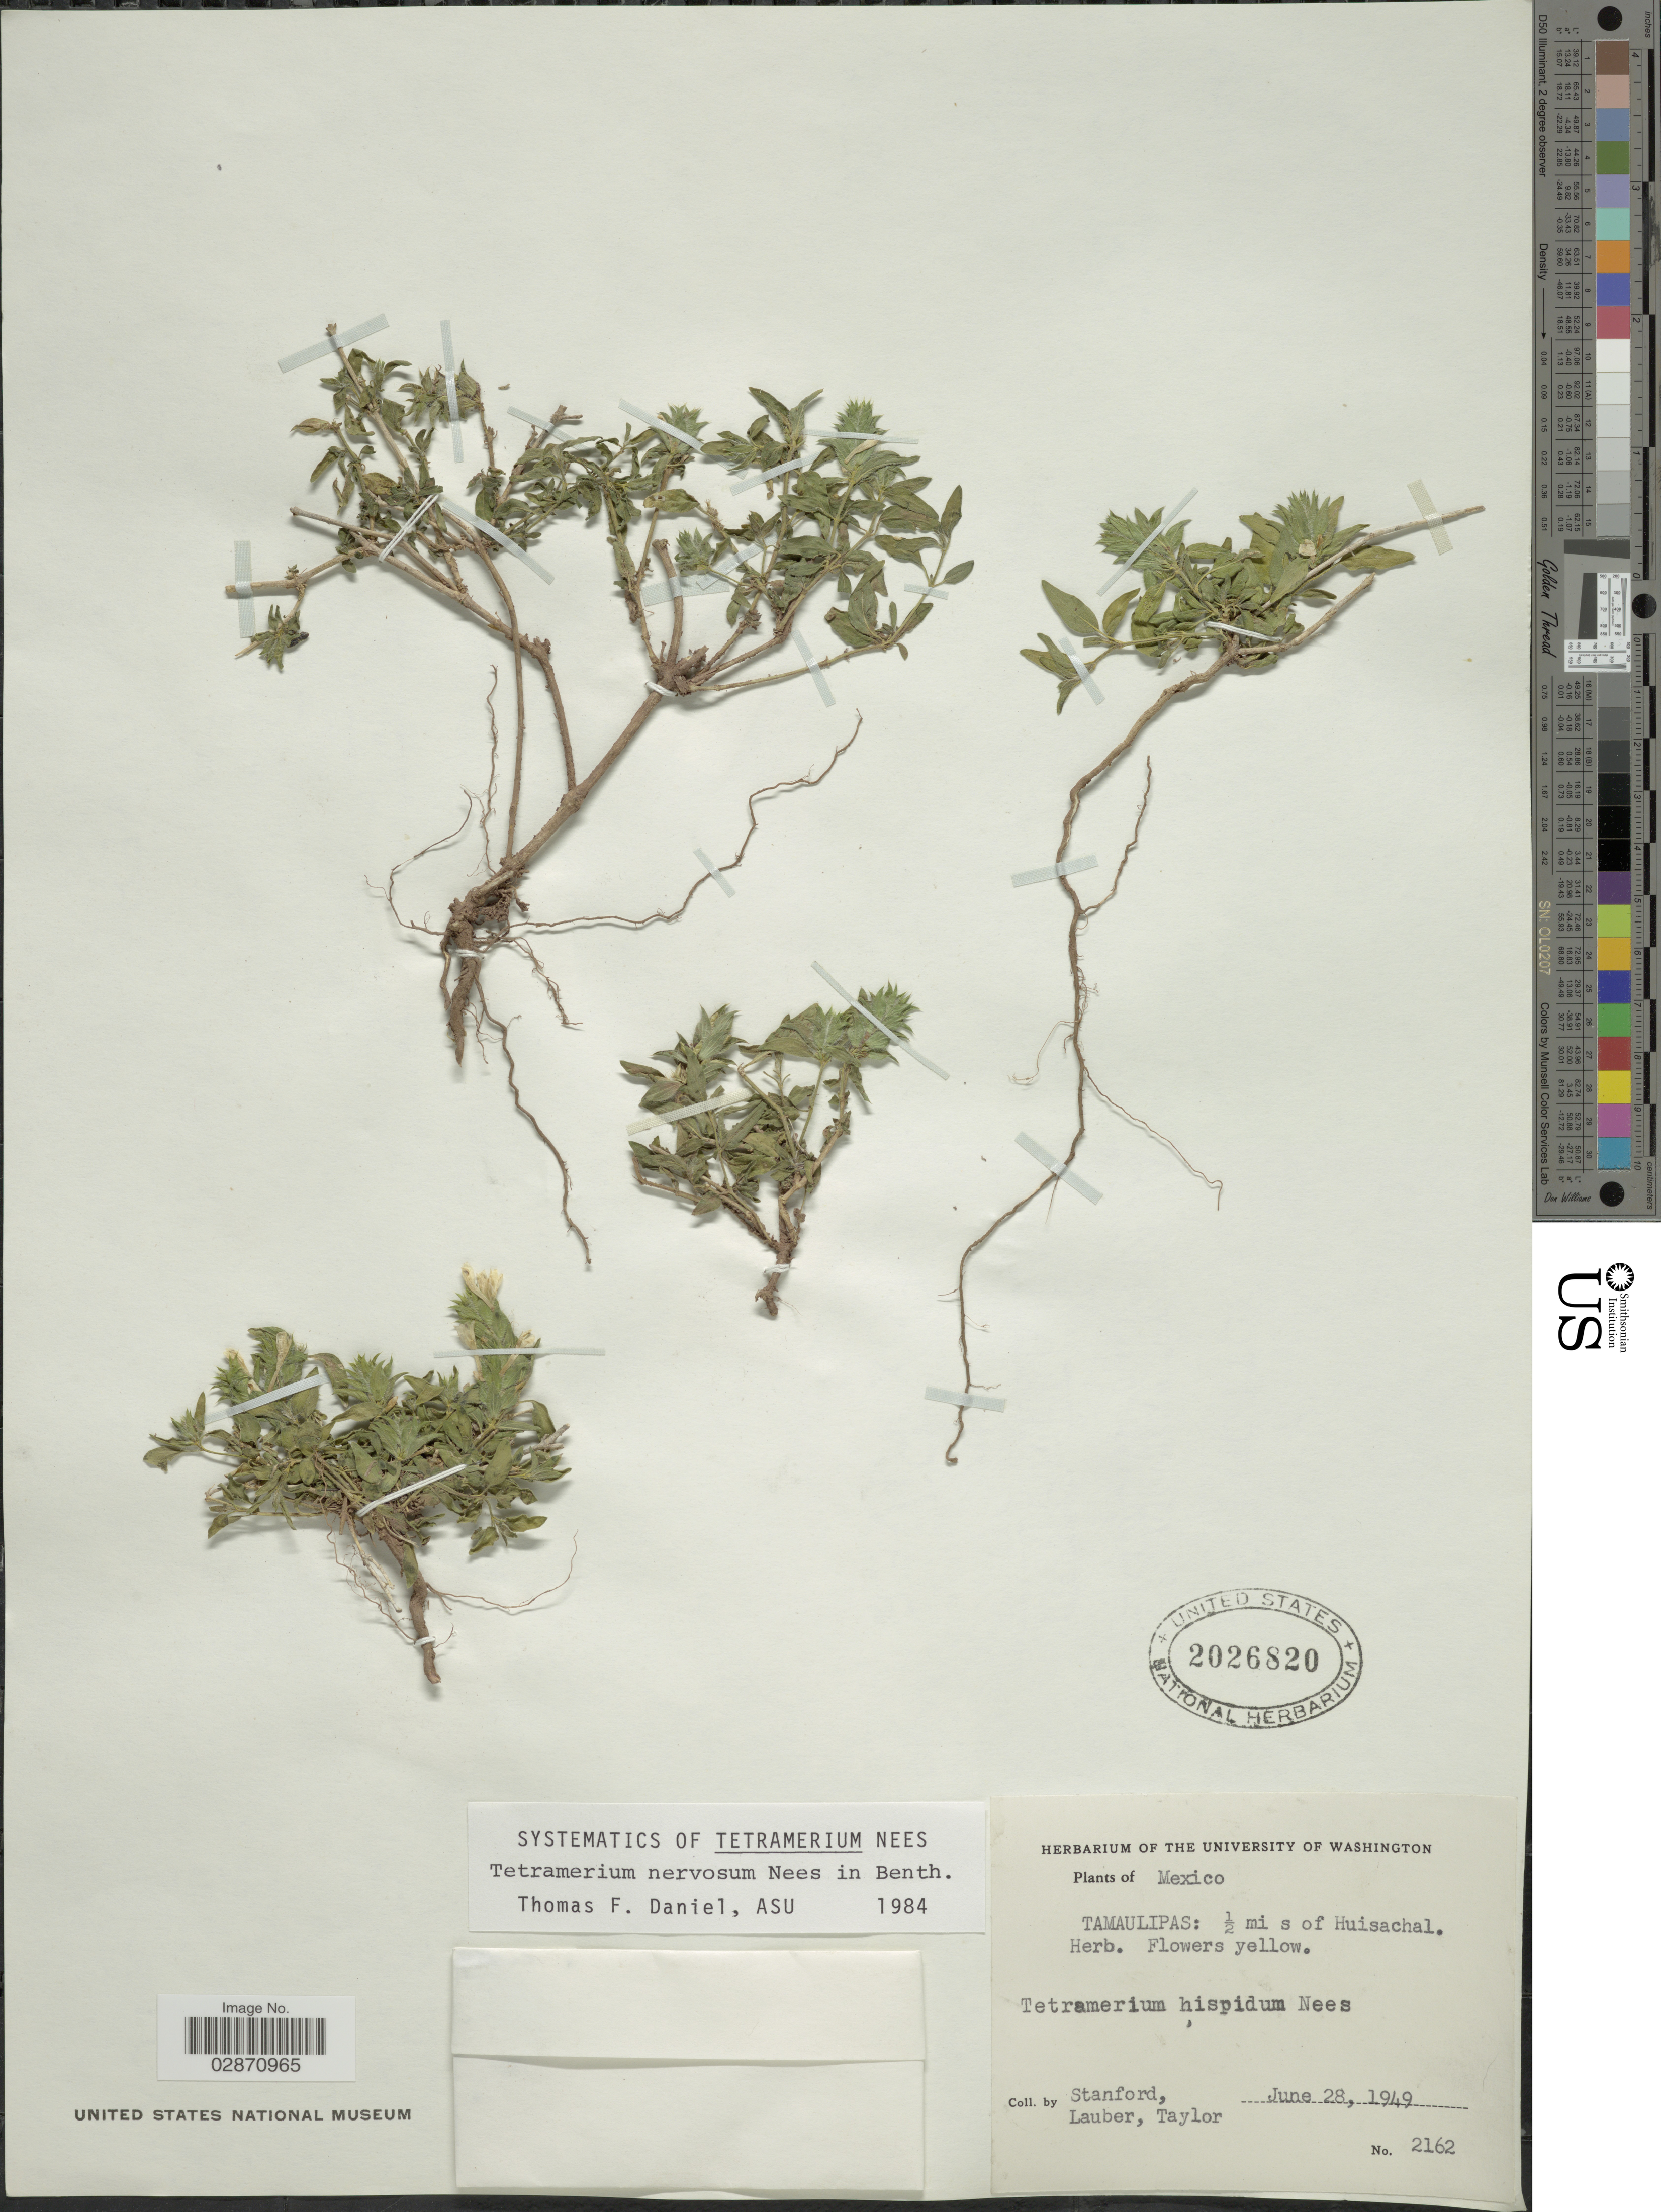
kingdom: Plantae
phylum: Tracheophyta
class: Magnoliopsida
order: Lamiales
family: Acanthaceae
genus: Tetramerium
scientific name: Tetramerium nervosum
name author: Nees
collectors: -. Stanford, -. Lauber & -. Taylor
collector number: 2162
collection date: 1949-06-28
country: Mexico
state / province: Tamaulipas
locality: ½ mi s of Huisachal.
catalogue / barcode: US 2026820